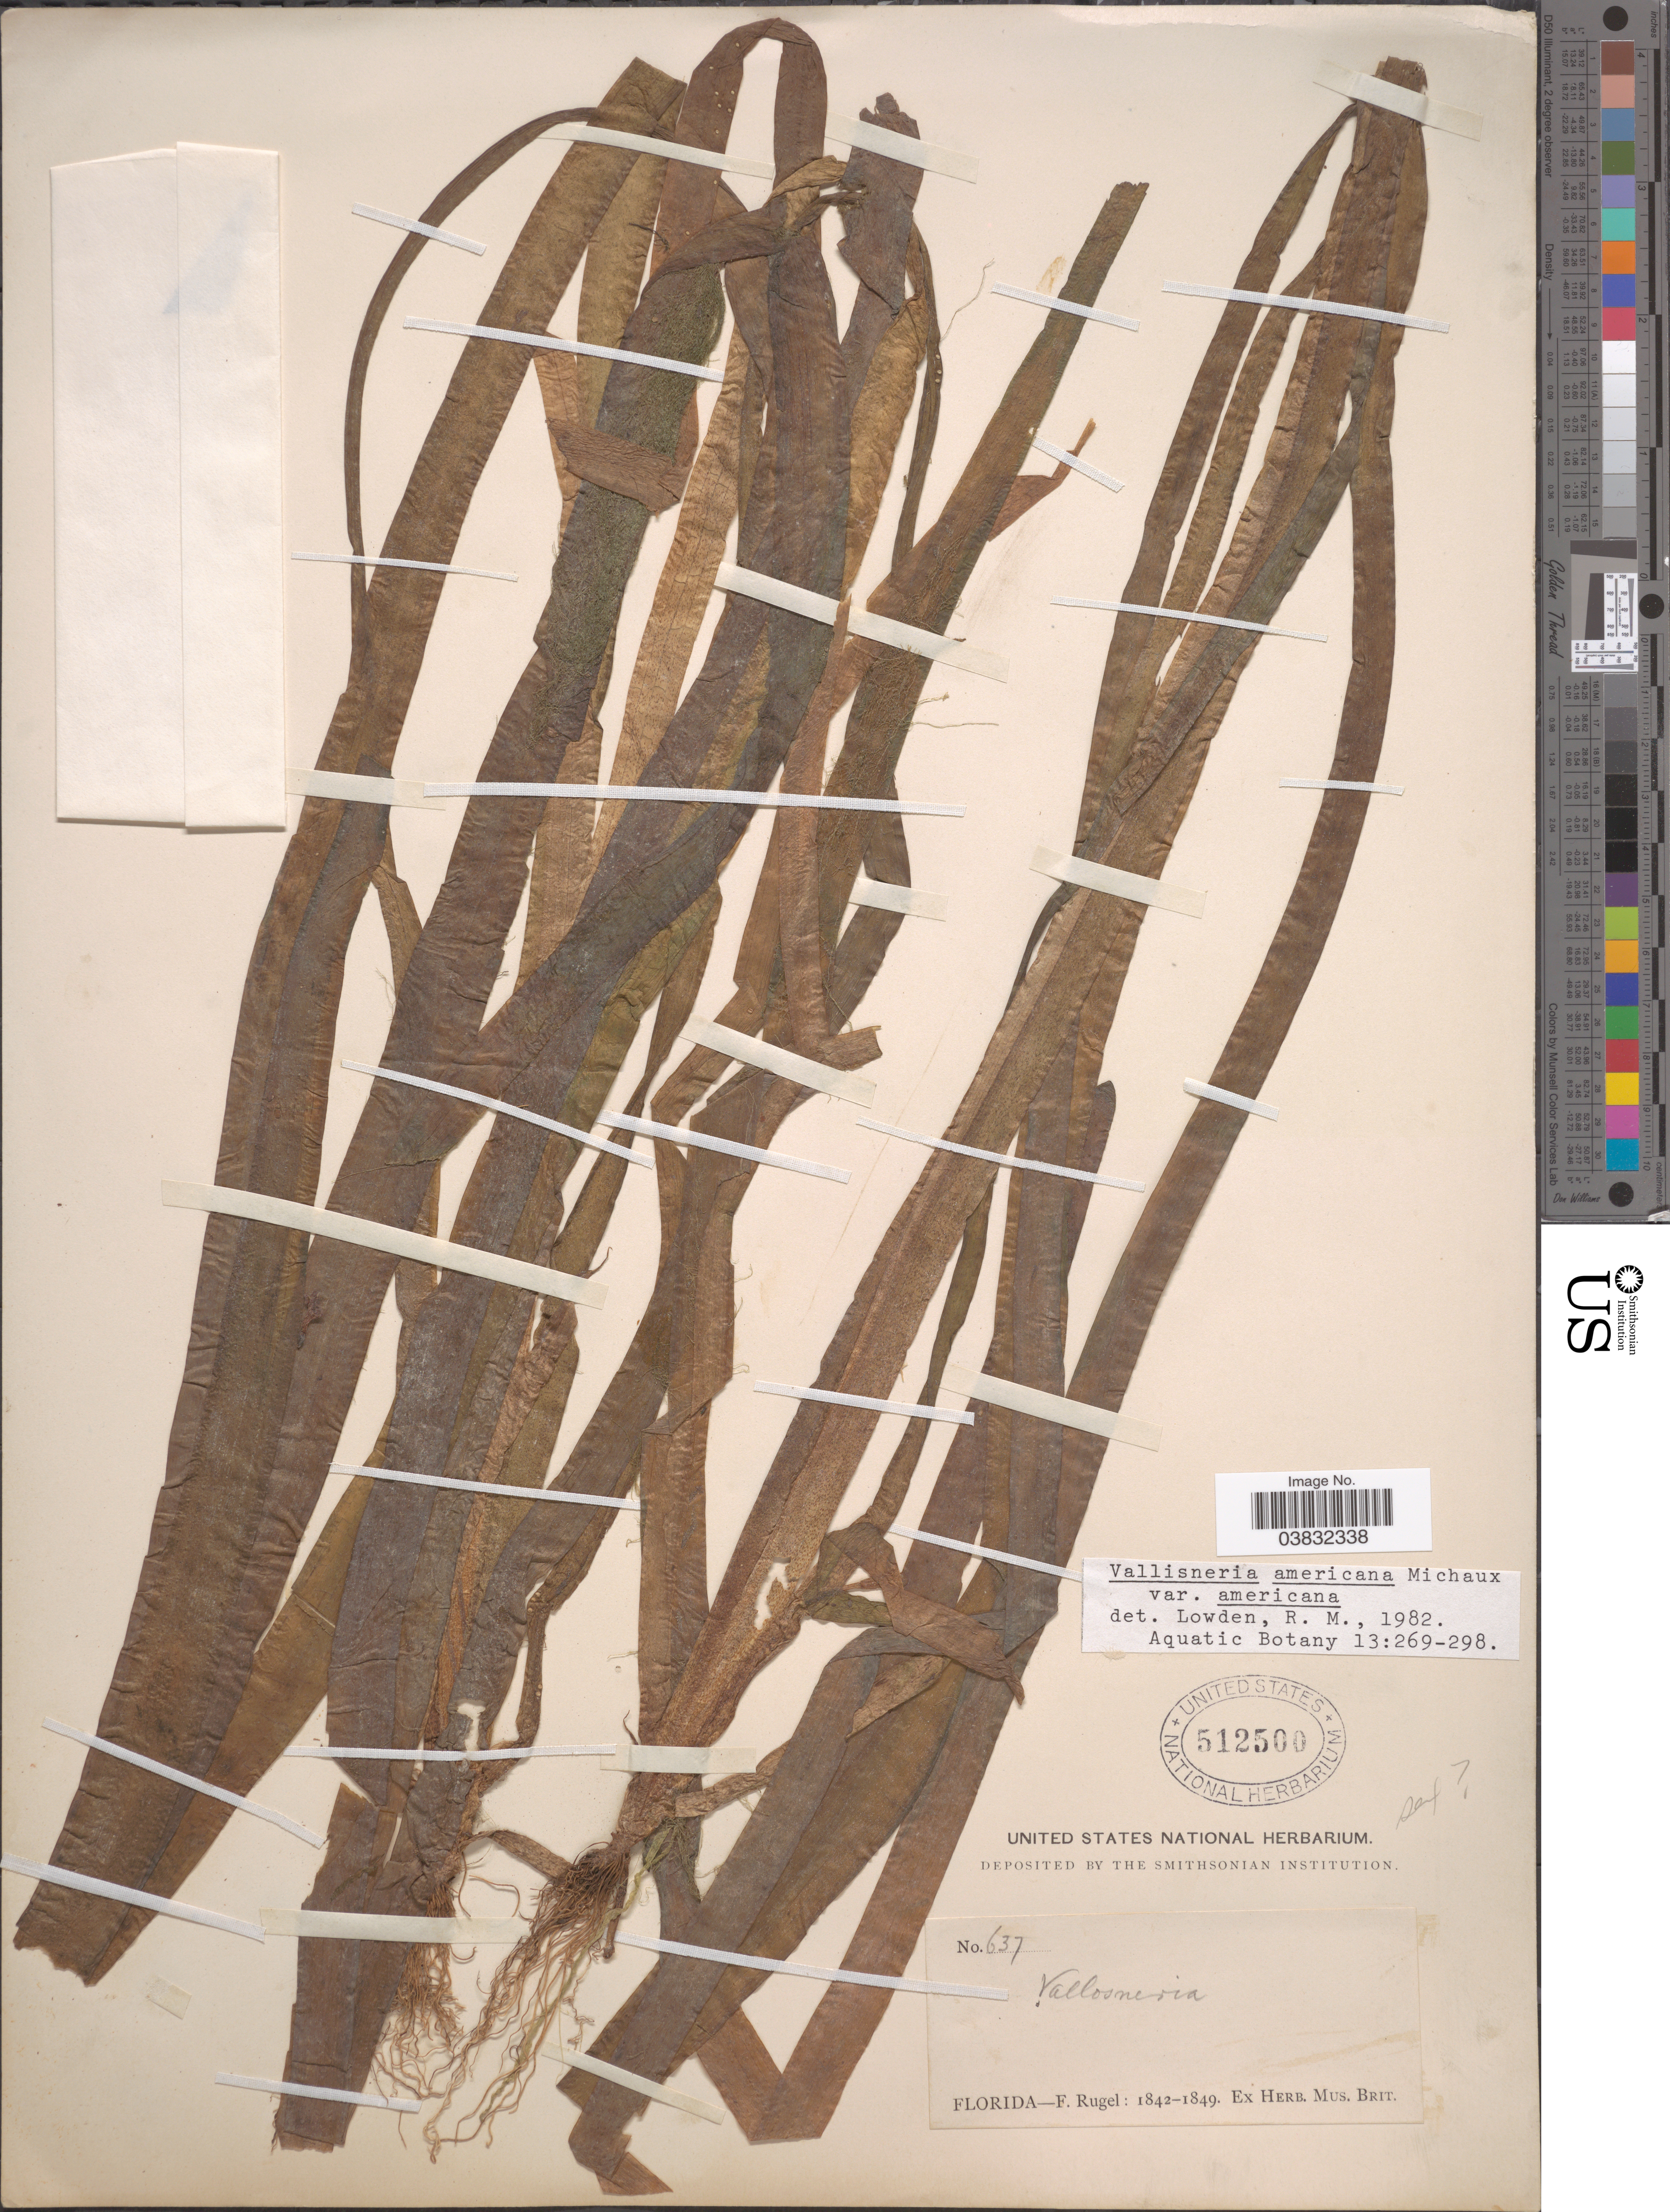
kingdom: Plantae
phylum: Tracheophyta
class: Liliopsida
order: Alismatales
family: Hydrocharitaceae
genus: Vallisneria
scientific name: Vallisneria americana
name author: Michx.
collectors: F. Rugel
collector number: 637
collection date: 1842/1849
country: United States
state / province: Florida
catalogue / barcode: US 512500